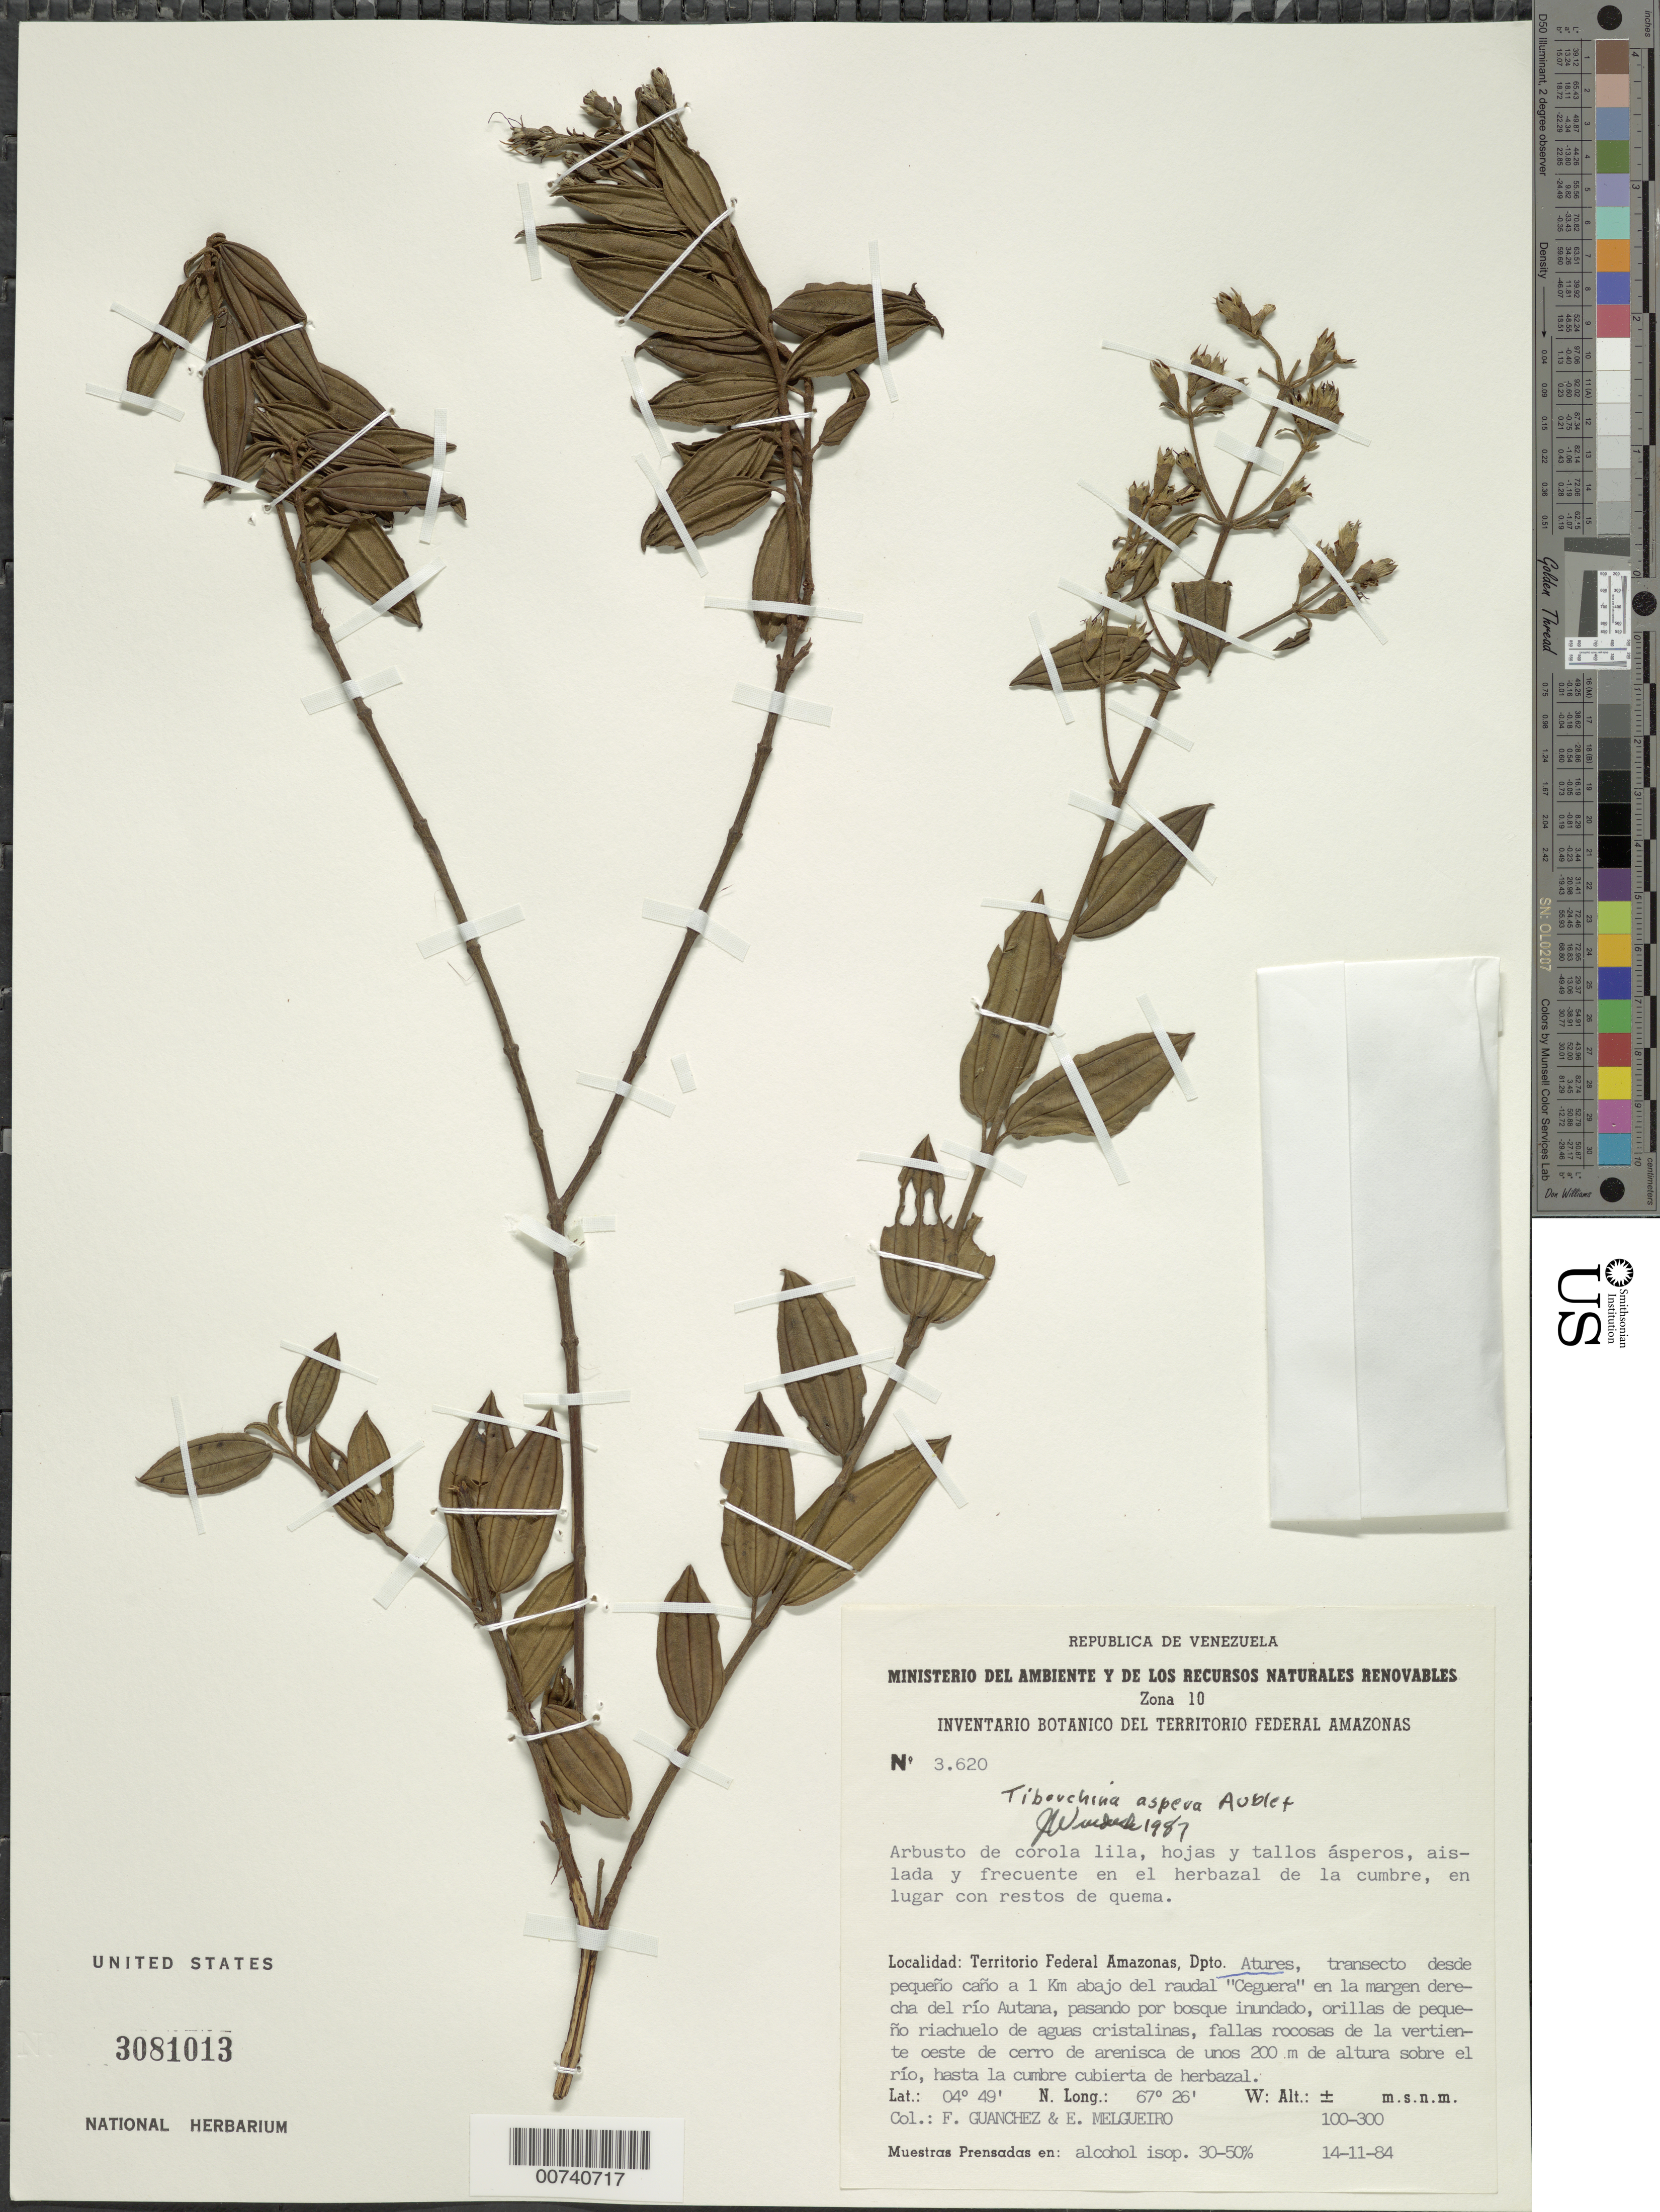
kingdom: Plantae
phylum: Tracheophyta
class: Magnoliopsida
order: Myrtales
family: Melastomataceae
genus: Tibouchina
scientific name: Tibouchina aspera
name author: Aubl.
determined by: Wurdack, John J., (US), US (UNITED STATES)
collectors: F. Guánchez M.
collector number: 3630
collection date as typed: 14-Nov-84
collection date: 1984-11-14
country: Venezuela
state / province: Amazonas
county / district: Atures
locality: Río Autana, en la margen derecha, transecto desde pequeno cano a 1 km abajo del raudal "Ceguera"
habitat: Near summit in burned area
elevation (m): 100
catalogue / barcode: US 3081013